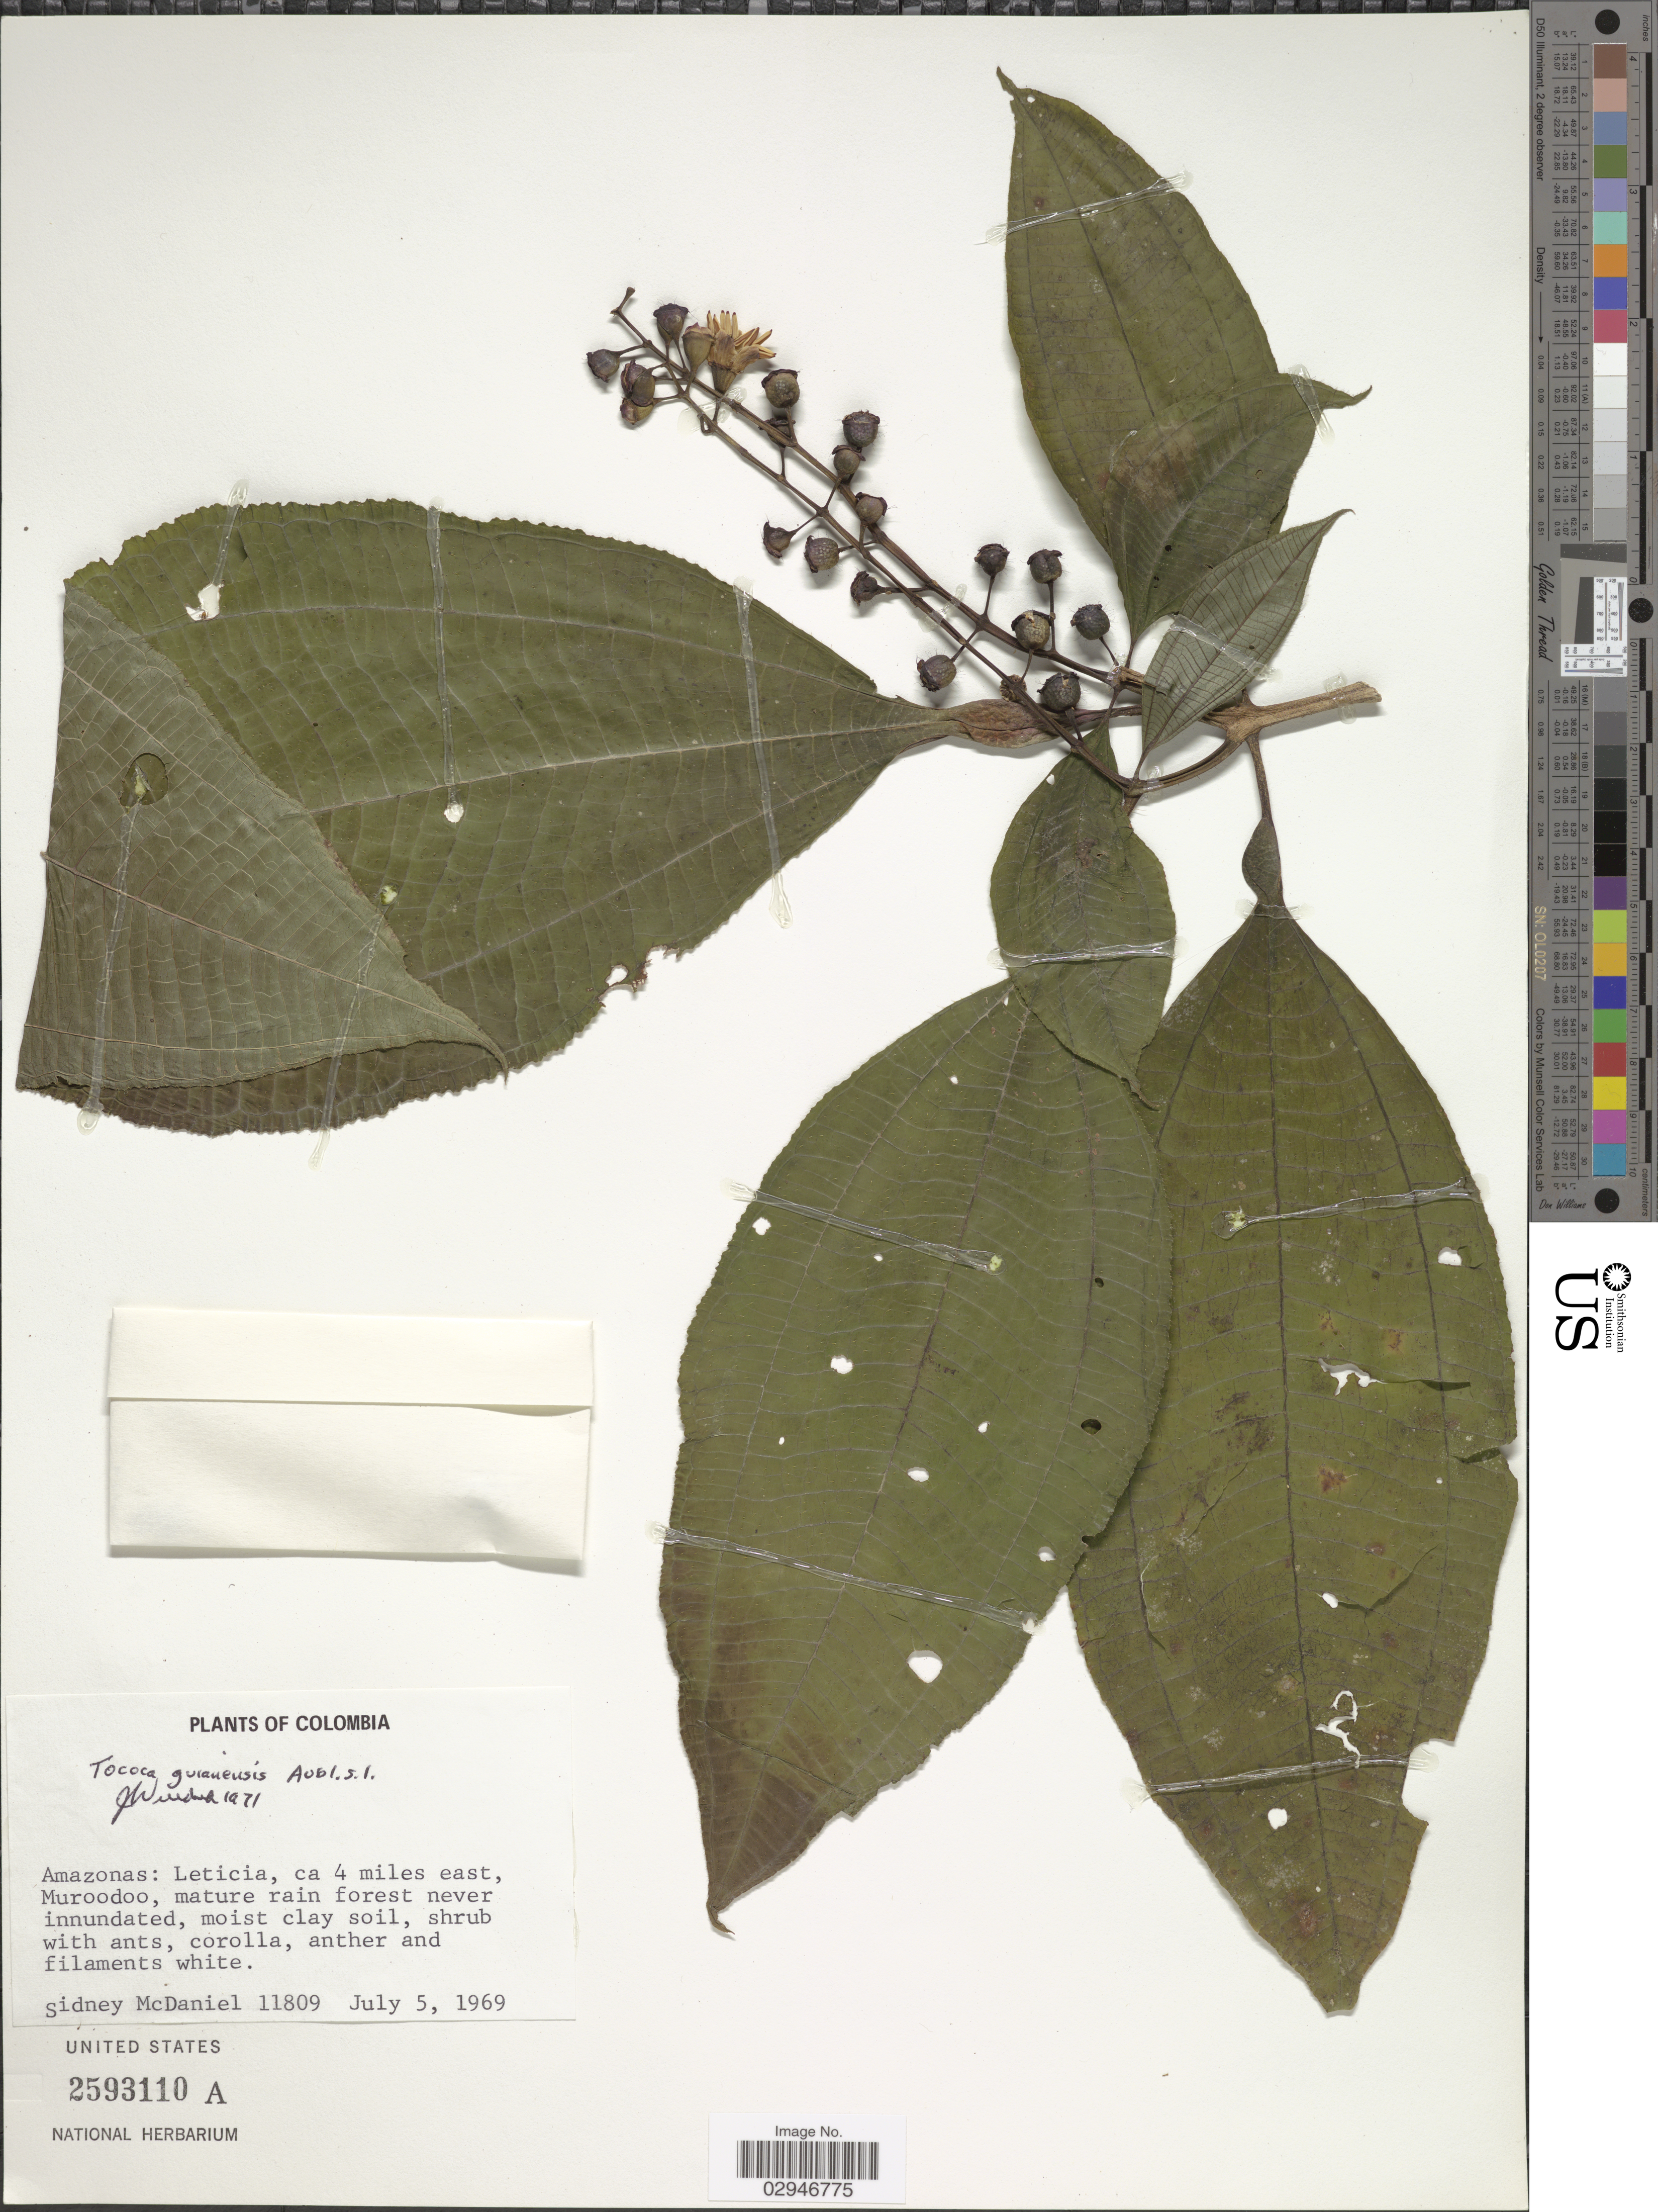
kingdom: Plantae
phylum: Tracheophyta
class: Magnoliopsida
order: Myrtales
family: Melastomataceae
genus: Tococa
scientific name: Tococa guianensis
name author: Aubl.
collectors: S. McDaniel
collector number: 11809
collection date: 1969-07-05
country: Colombia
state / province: Amazônas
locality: Leticia, ca 4 miles east, Muroodoo.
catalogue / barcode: US 2593110A